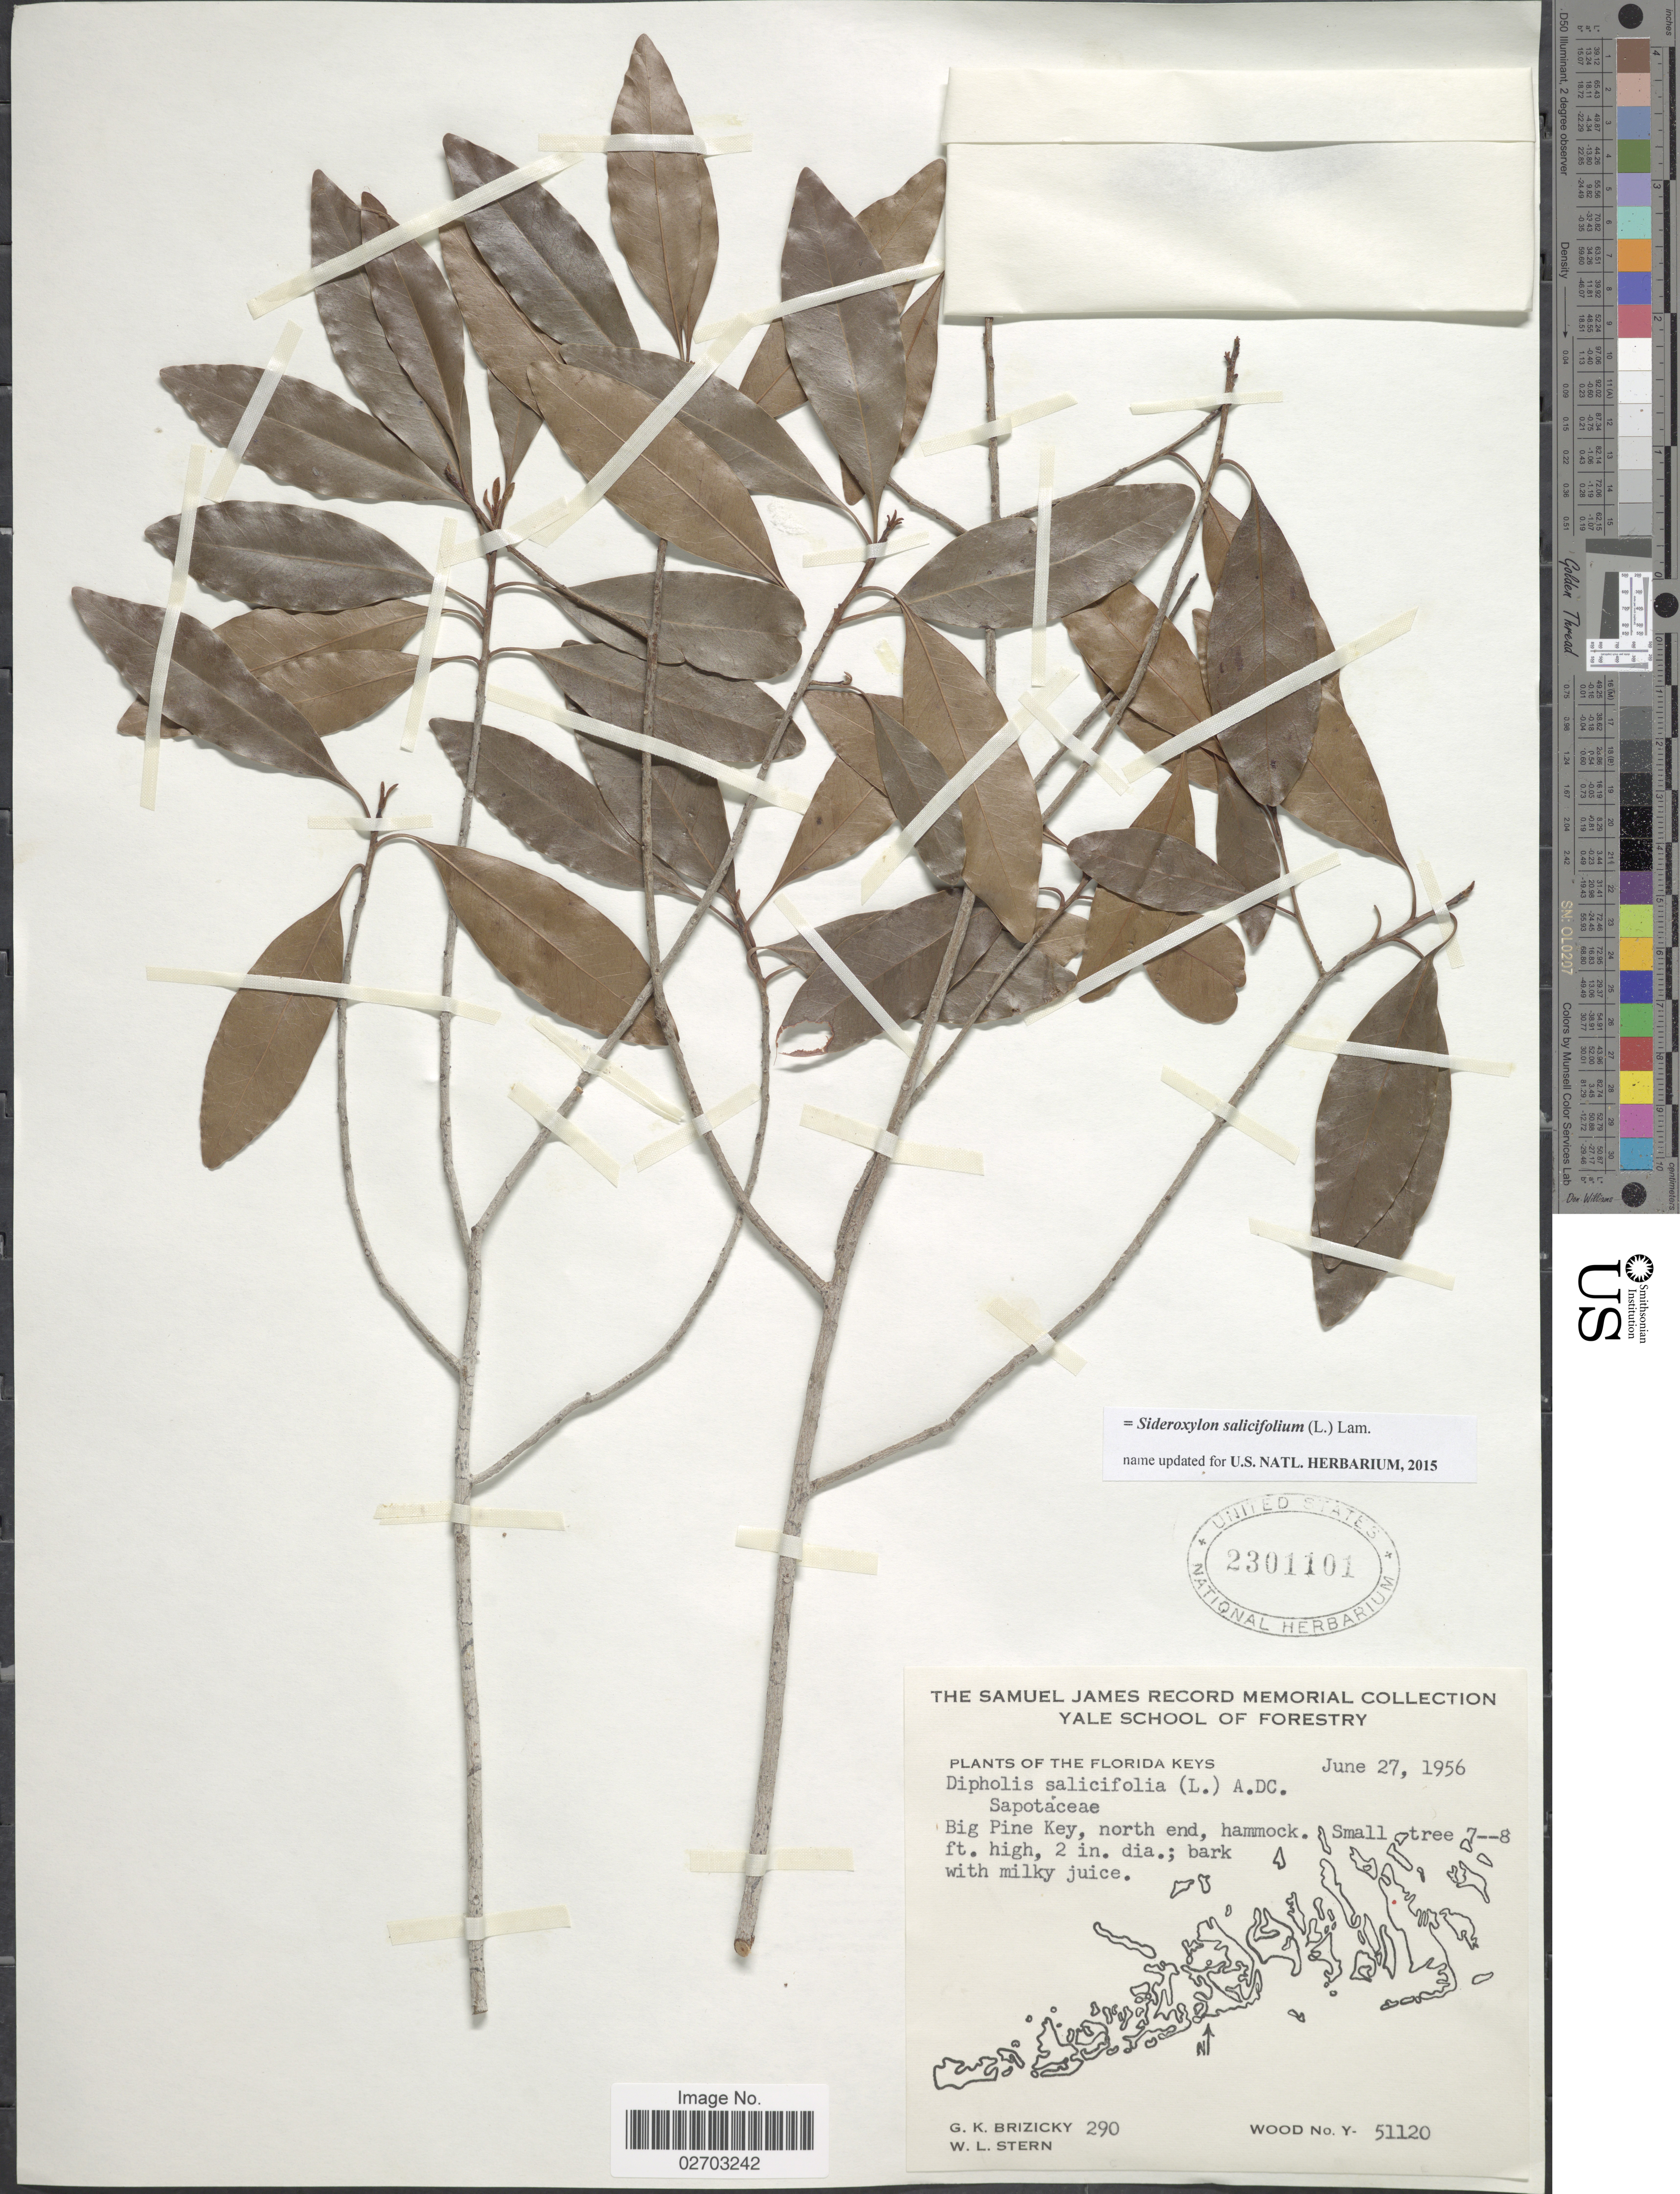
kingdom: Plantae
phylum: Tracheophyta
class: Magnoliopsida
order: Ericales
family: Sapotaceae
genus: Sideroxylon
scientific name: Sideroxylon salicifolium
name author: (L.) Lam.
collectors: G. K. Brizicky & W. L. Stern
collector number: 290/Y-51120?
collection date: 1956-06-27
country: United States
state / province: Florida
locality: Florida Keys, Big Pine Key, north end, hammock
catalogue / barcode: US 2301101